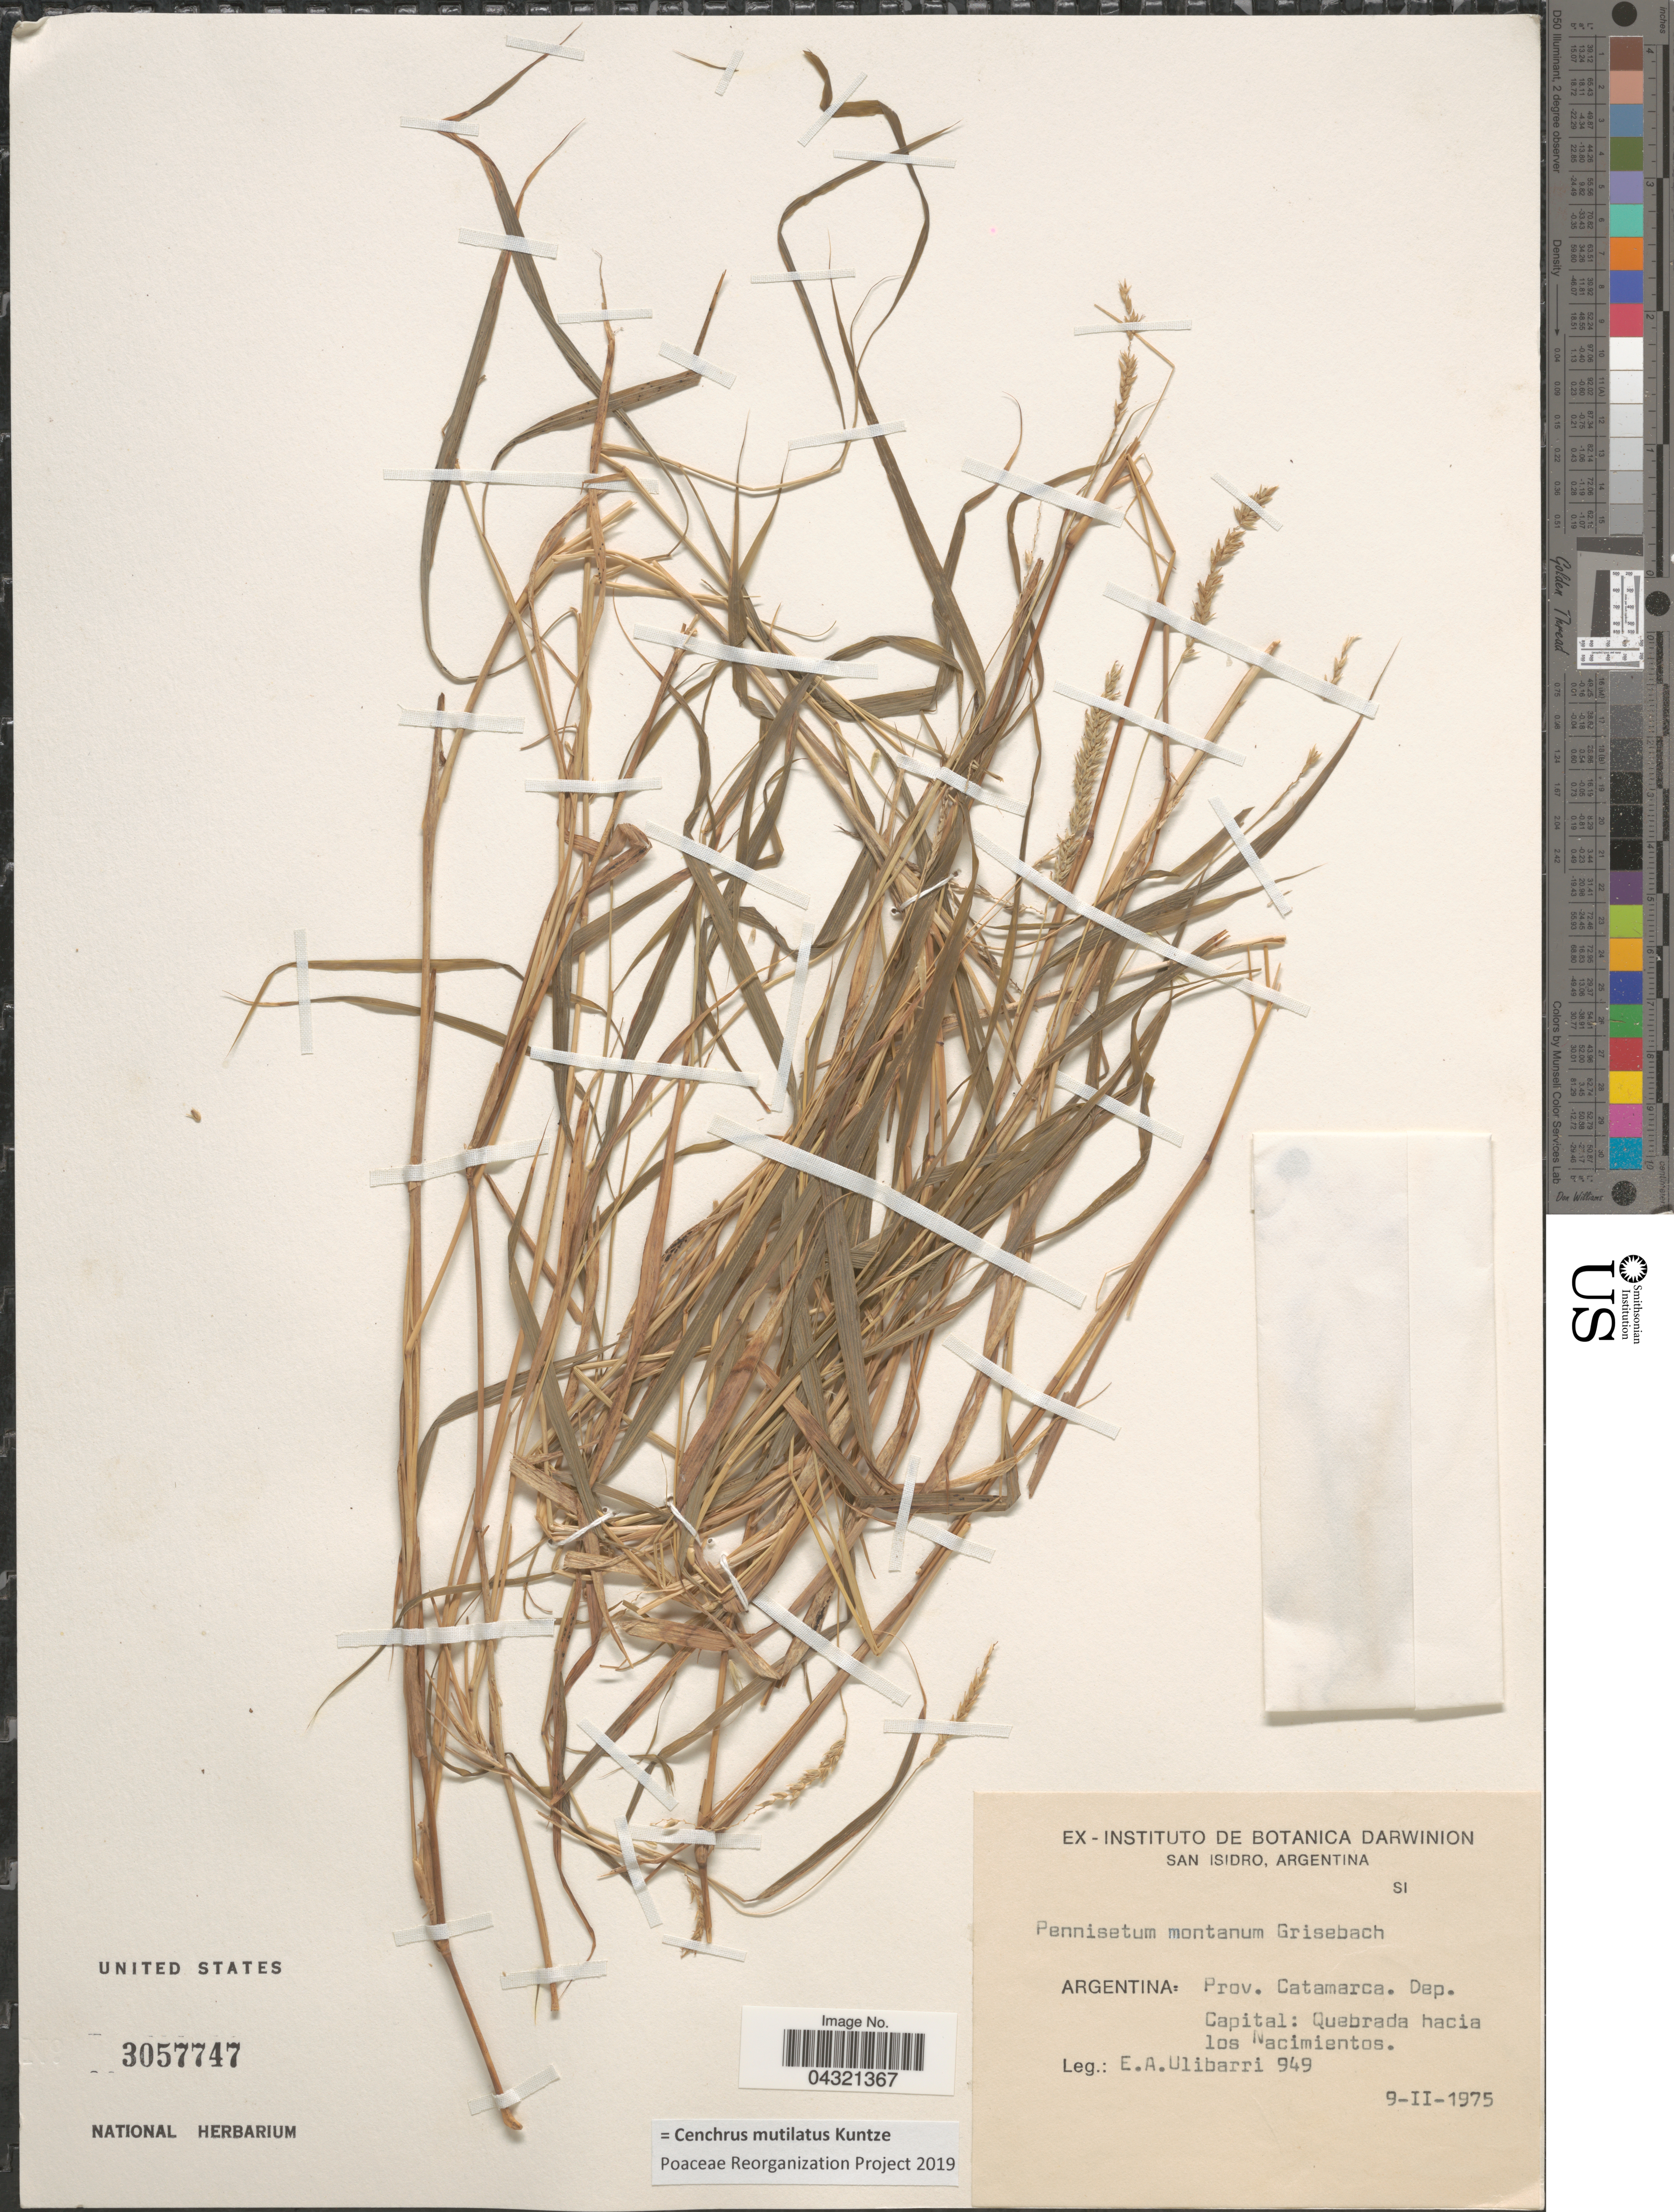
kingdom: Plantae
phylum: Tracheophyta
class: Liliopsida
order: Poales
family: Poaceae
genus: Cenchrus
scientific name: Cenchrus mutilatus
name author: Kuntze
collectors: E. A. Ulibarri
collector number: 949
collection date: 1975-02-09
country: Argentina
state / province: Catamarca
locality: Dep. Capital: Quebrada hacia los Nacimientos.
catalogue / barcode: US 3057747